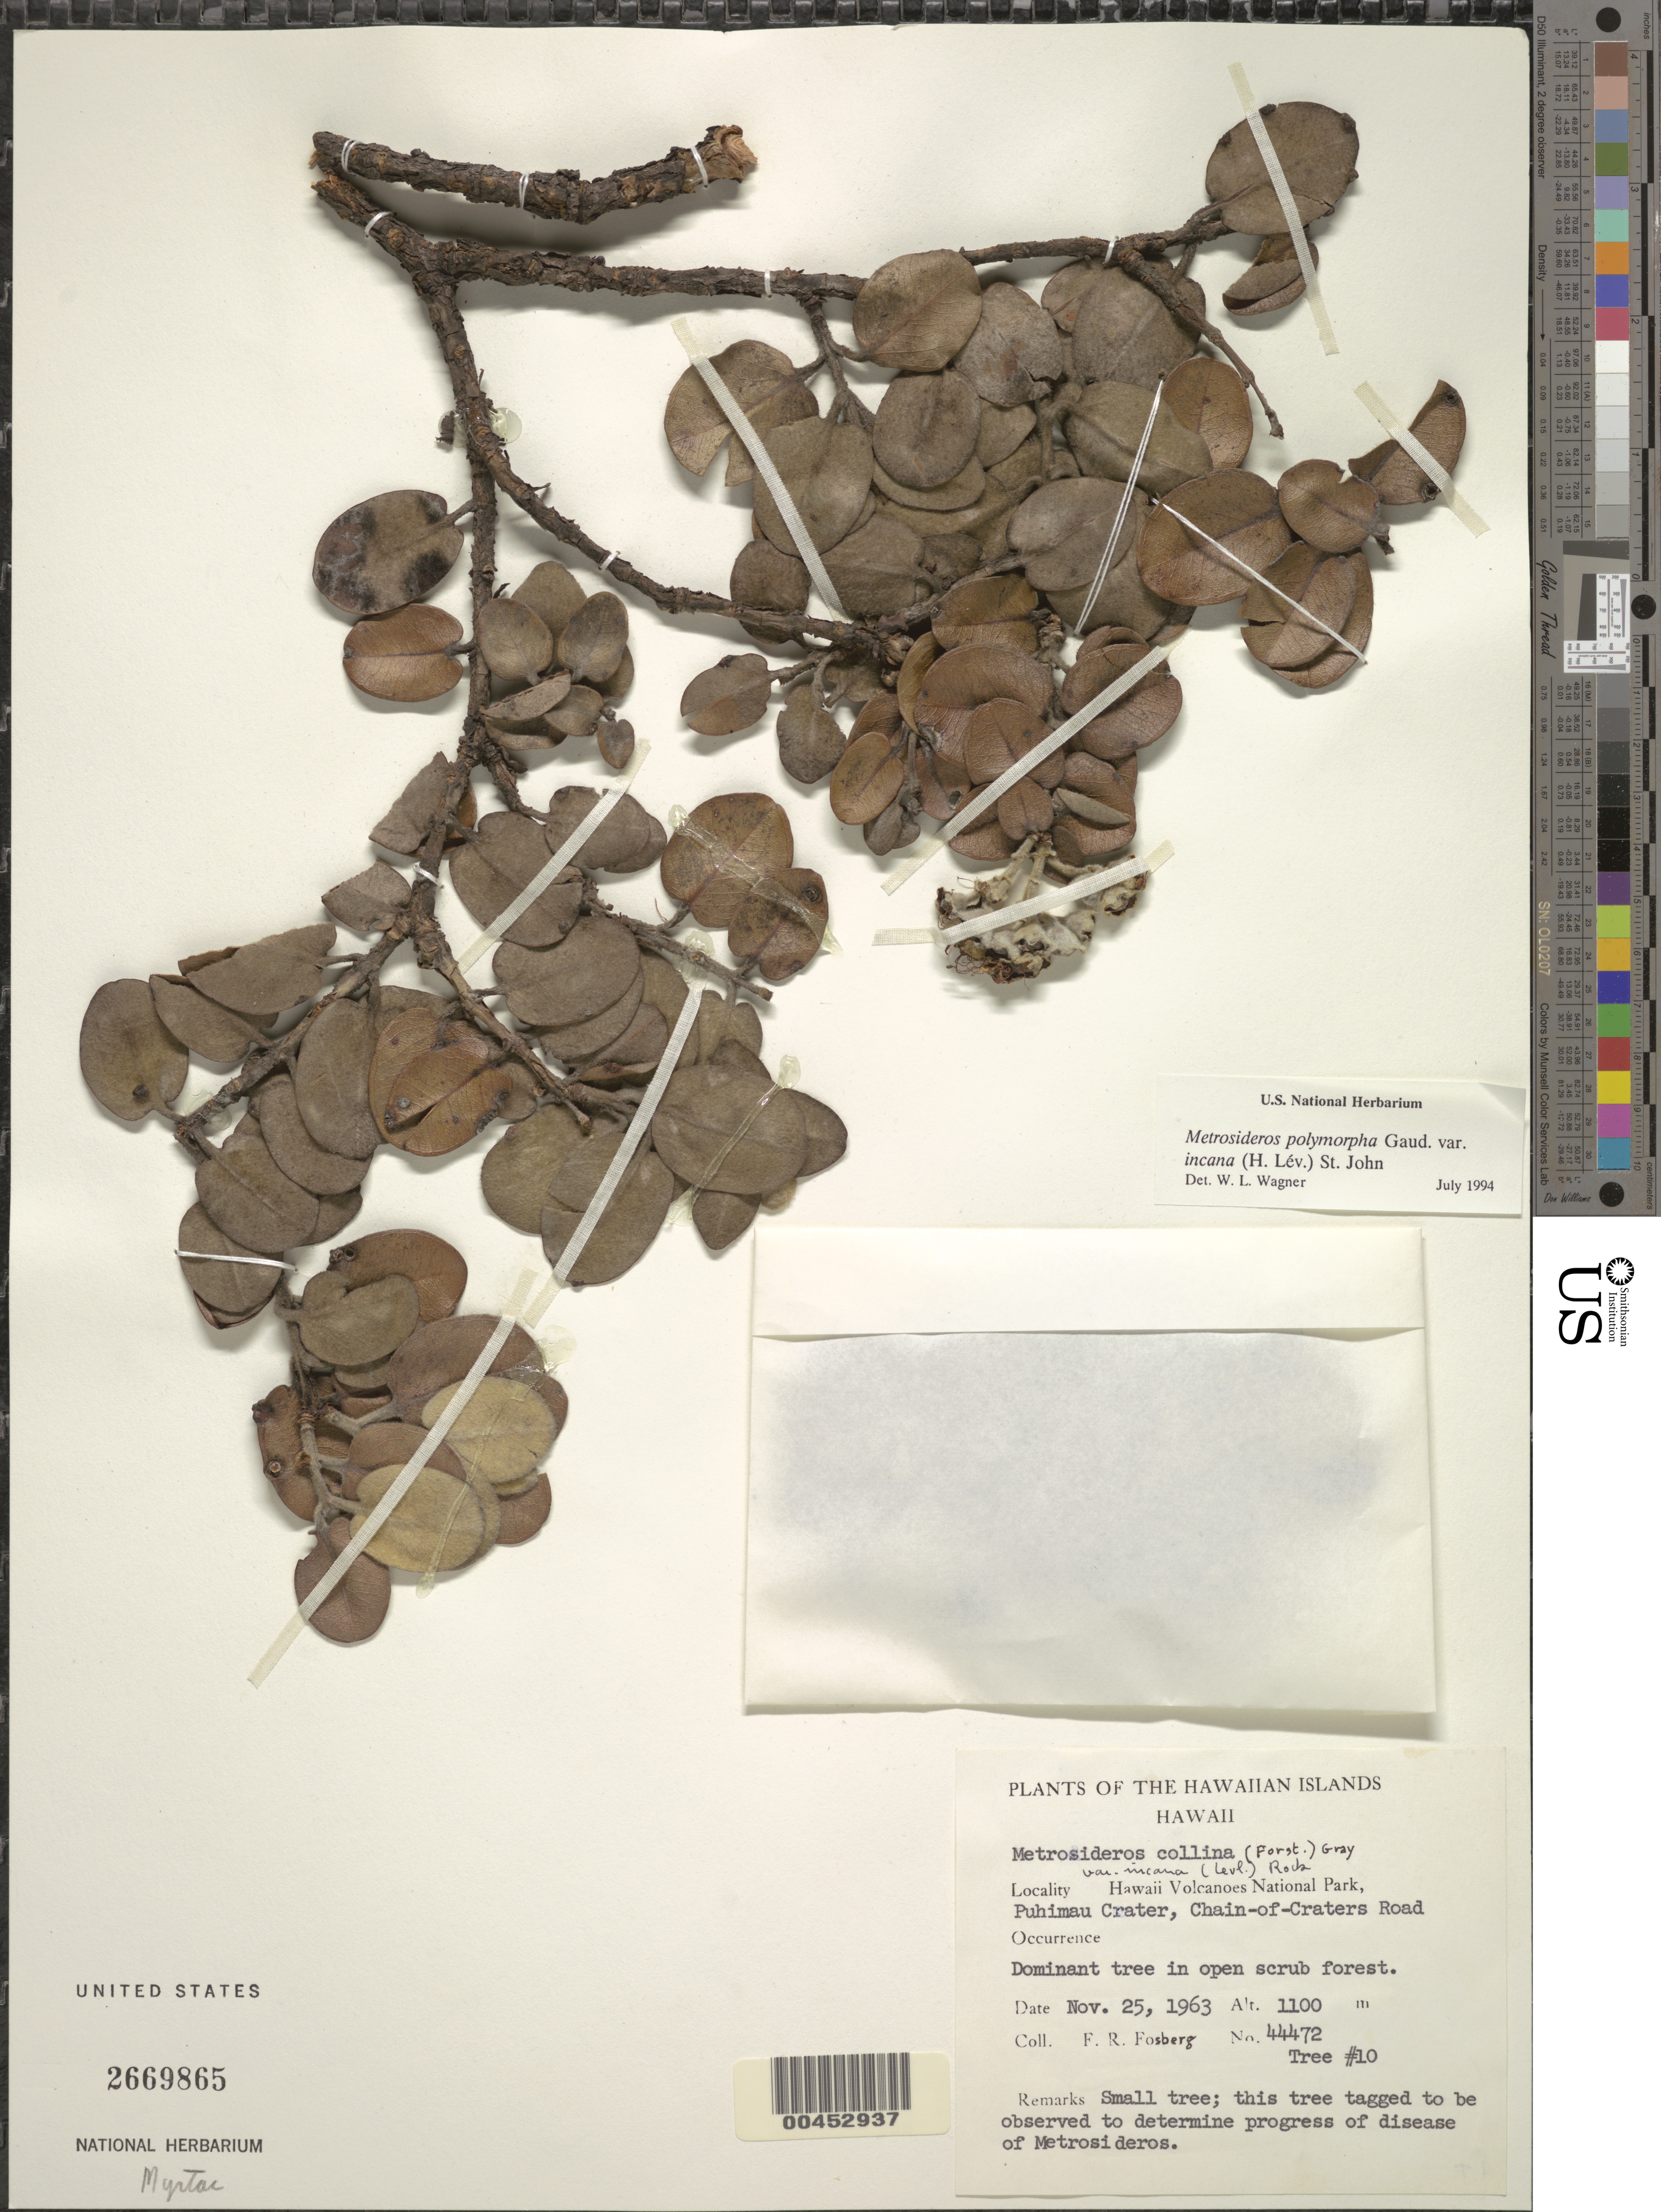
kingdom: Plantae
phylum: Tracheophyta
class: Magnoliopsida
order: Myrtales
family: Myrtaceae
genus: Metrosideros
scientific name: Metrosideros polymorpha var. incana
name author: H. St. John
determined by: Wagner, W. L., (BOT), Smithsonian Institution - National Museum of Natural History (UNITED STATES)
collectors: F. R. Fosberg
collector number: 44472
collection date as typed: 25 Nov 1963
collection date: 1963-11-25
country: United States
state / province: Hawaii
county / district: Hawaii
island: Hawaii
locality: Hawaii Volcanoes National Park, Puhimau Crater, Chain-of-Craters Rd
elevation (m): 1100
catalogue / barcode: US 2669865